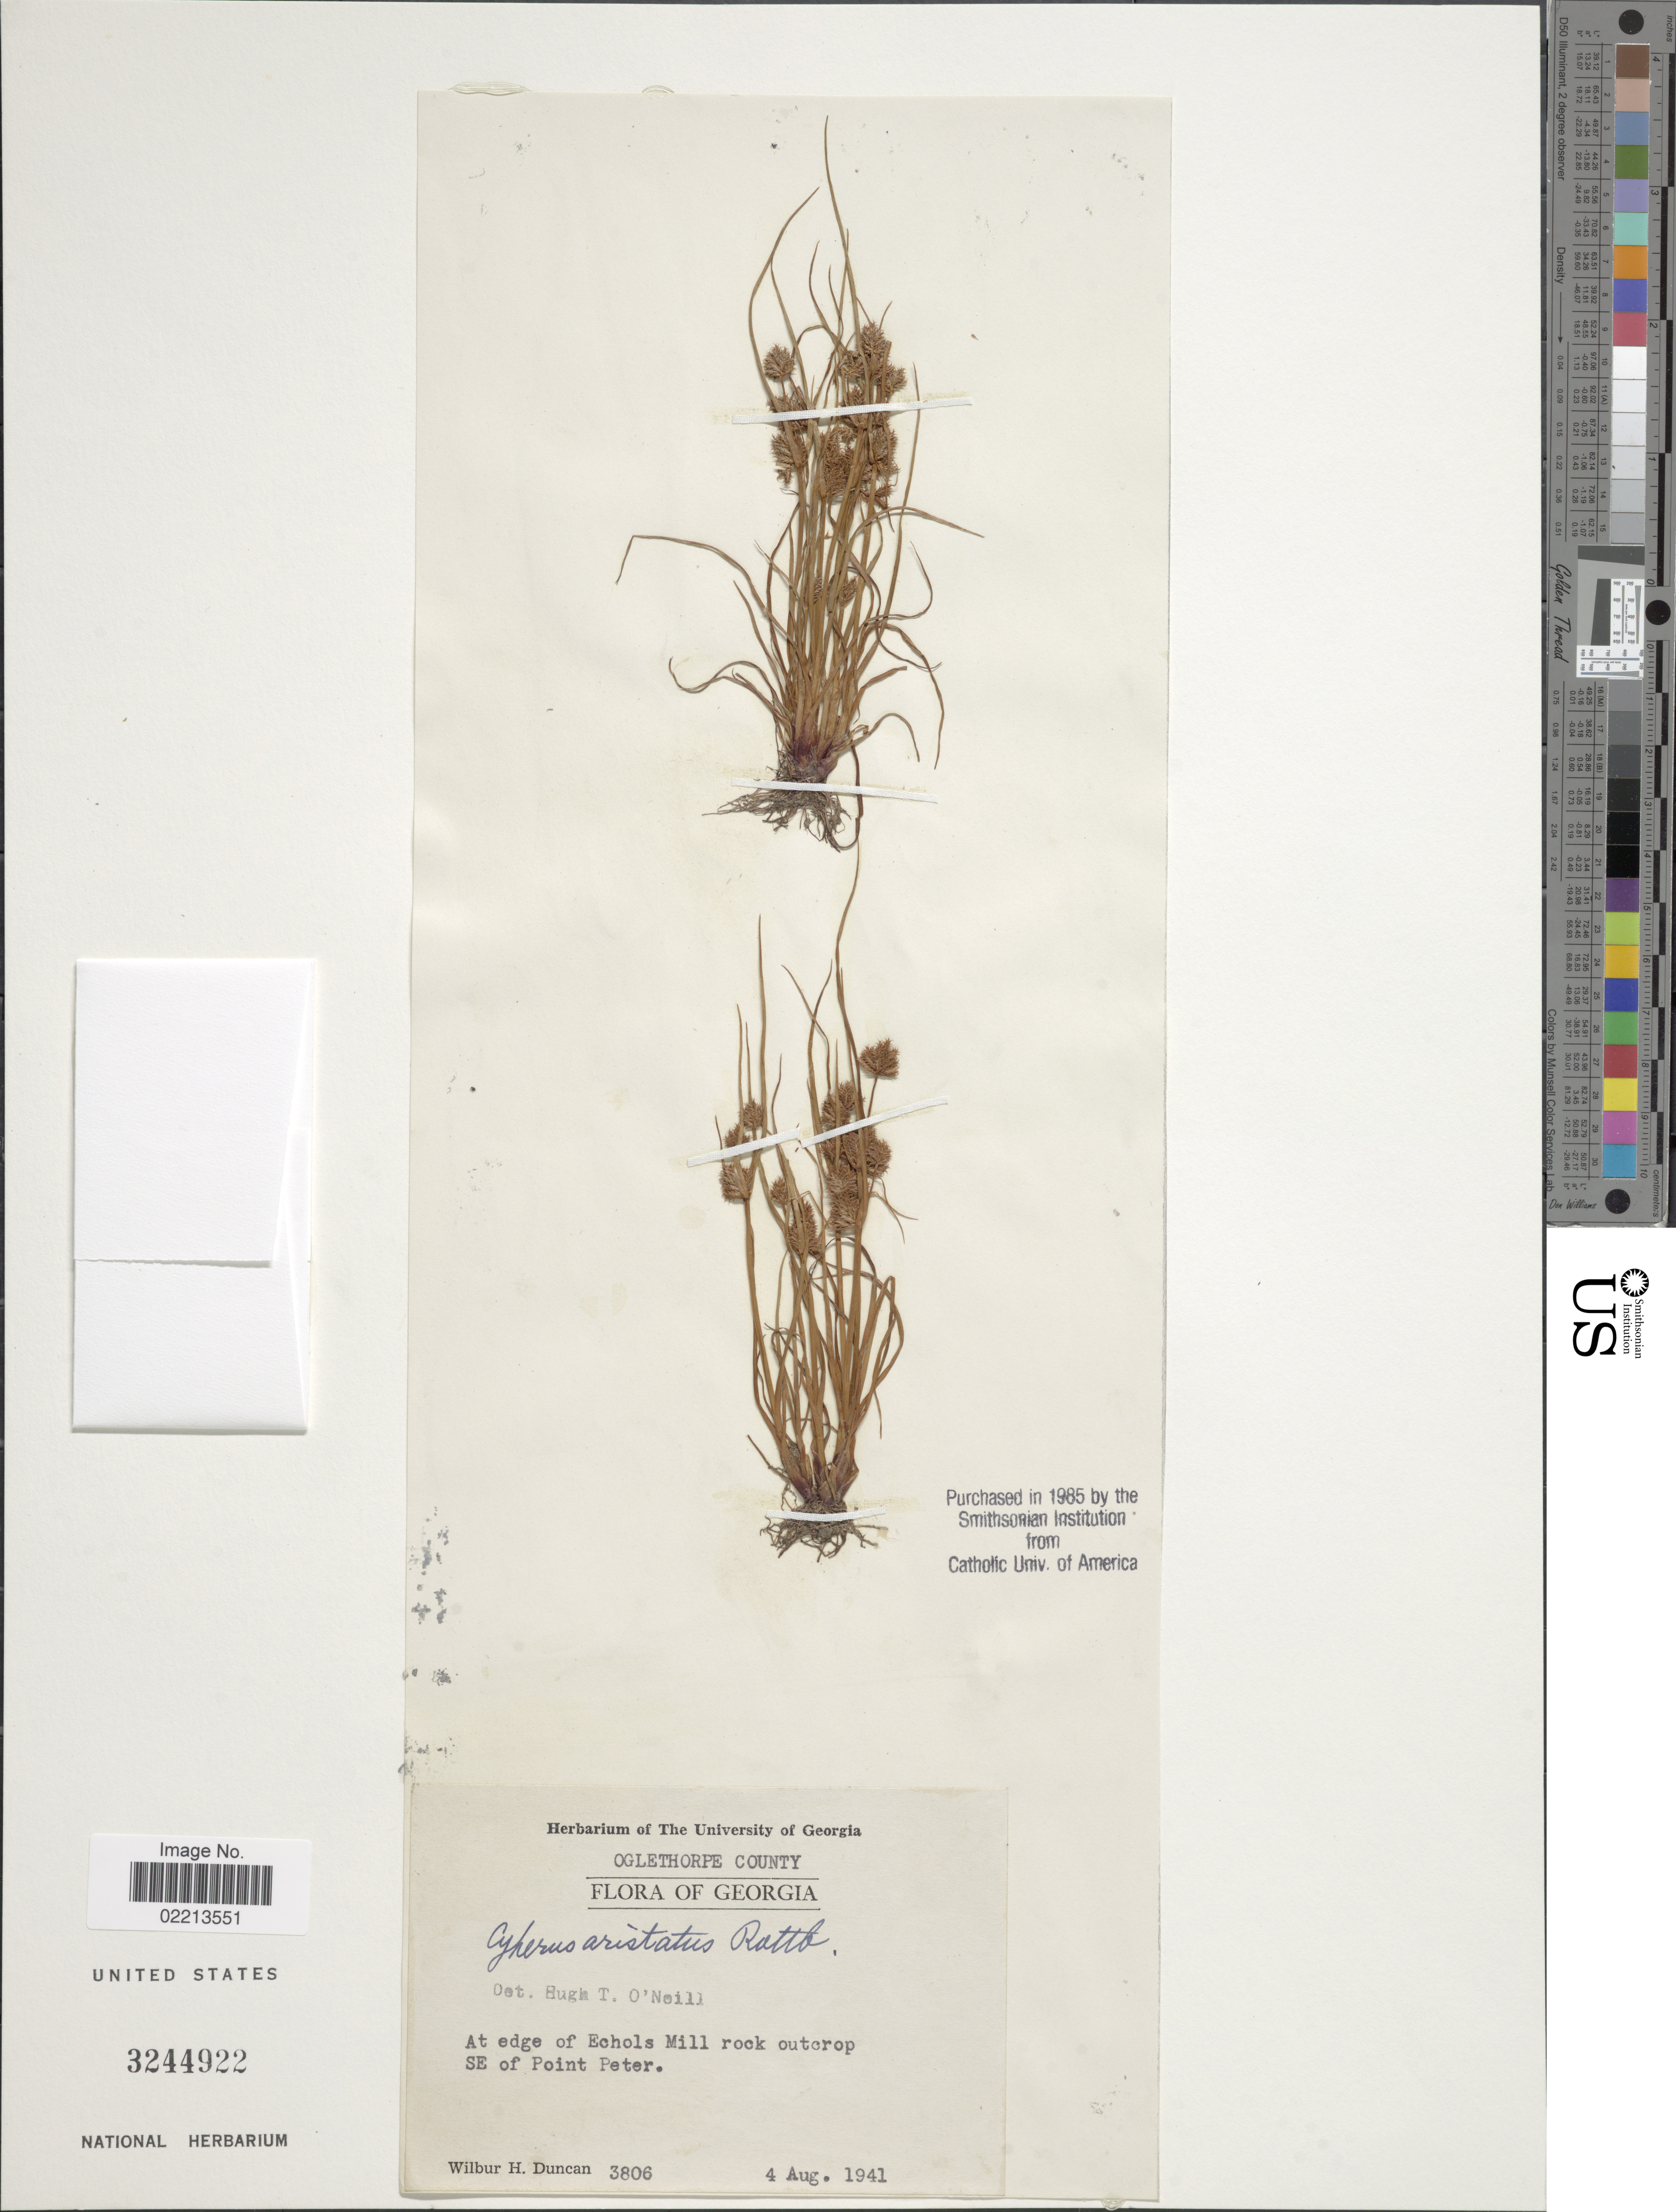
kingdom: Plantae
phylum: Tracheophyta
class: Liliopsida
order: Poales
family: Cyperaceae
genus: Cyperus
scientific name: Cyperus squarrosus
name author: L.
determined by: Strong, Mark T., (BOT), Smithsonian Institution - National Museum of Natural History (UNITED STATES)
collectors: W. H. Duncan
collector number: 3806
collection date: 1941-08-04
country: United States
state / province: Georgia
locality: Oglethorpe County, Echols Mill Eock Outcrop SE of Point Peter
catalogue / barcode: US 3244922